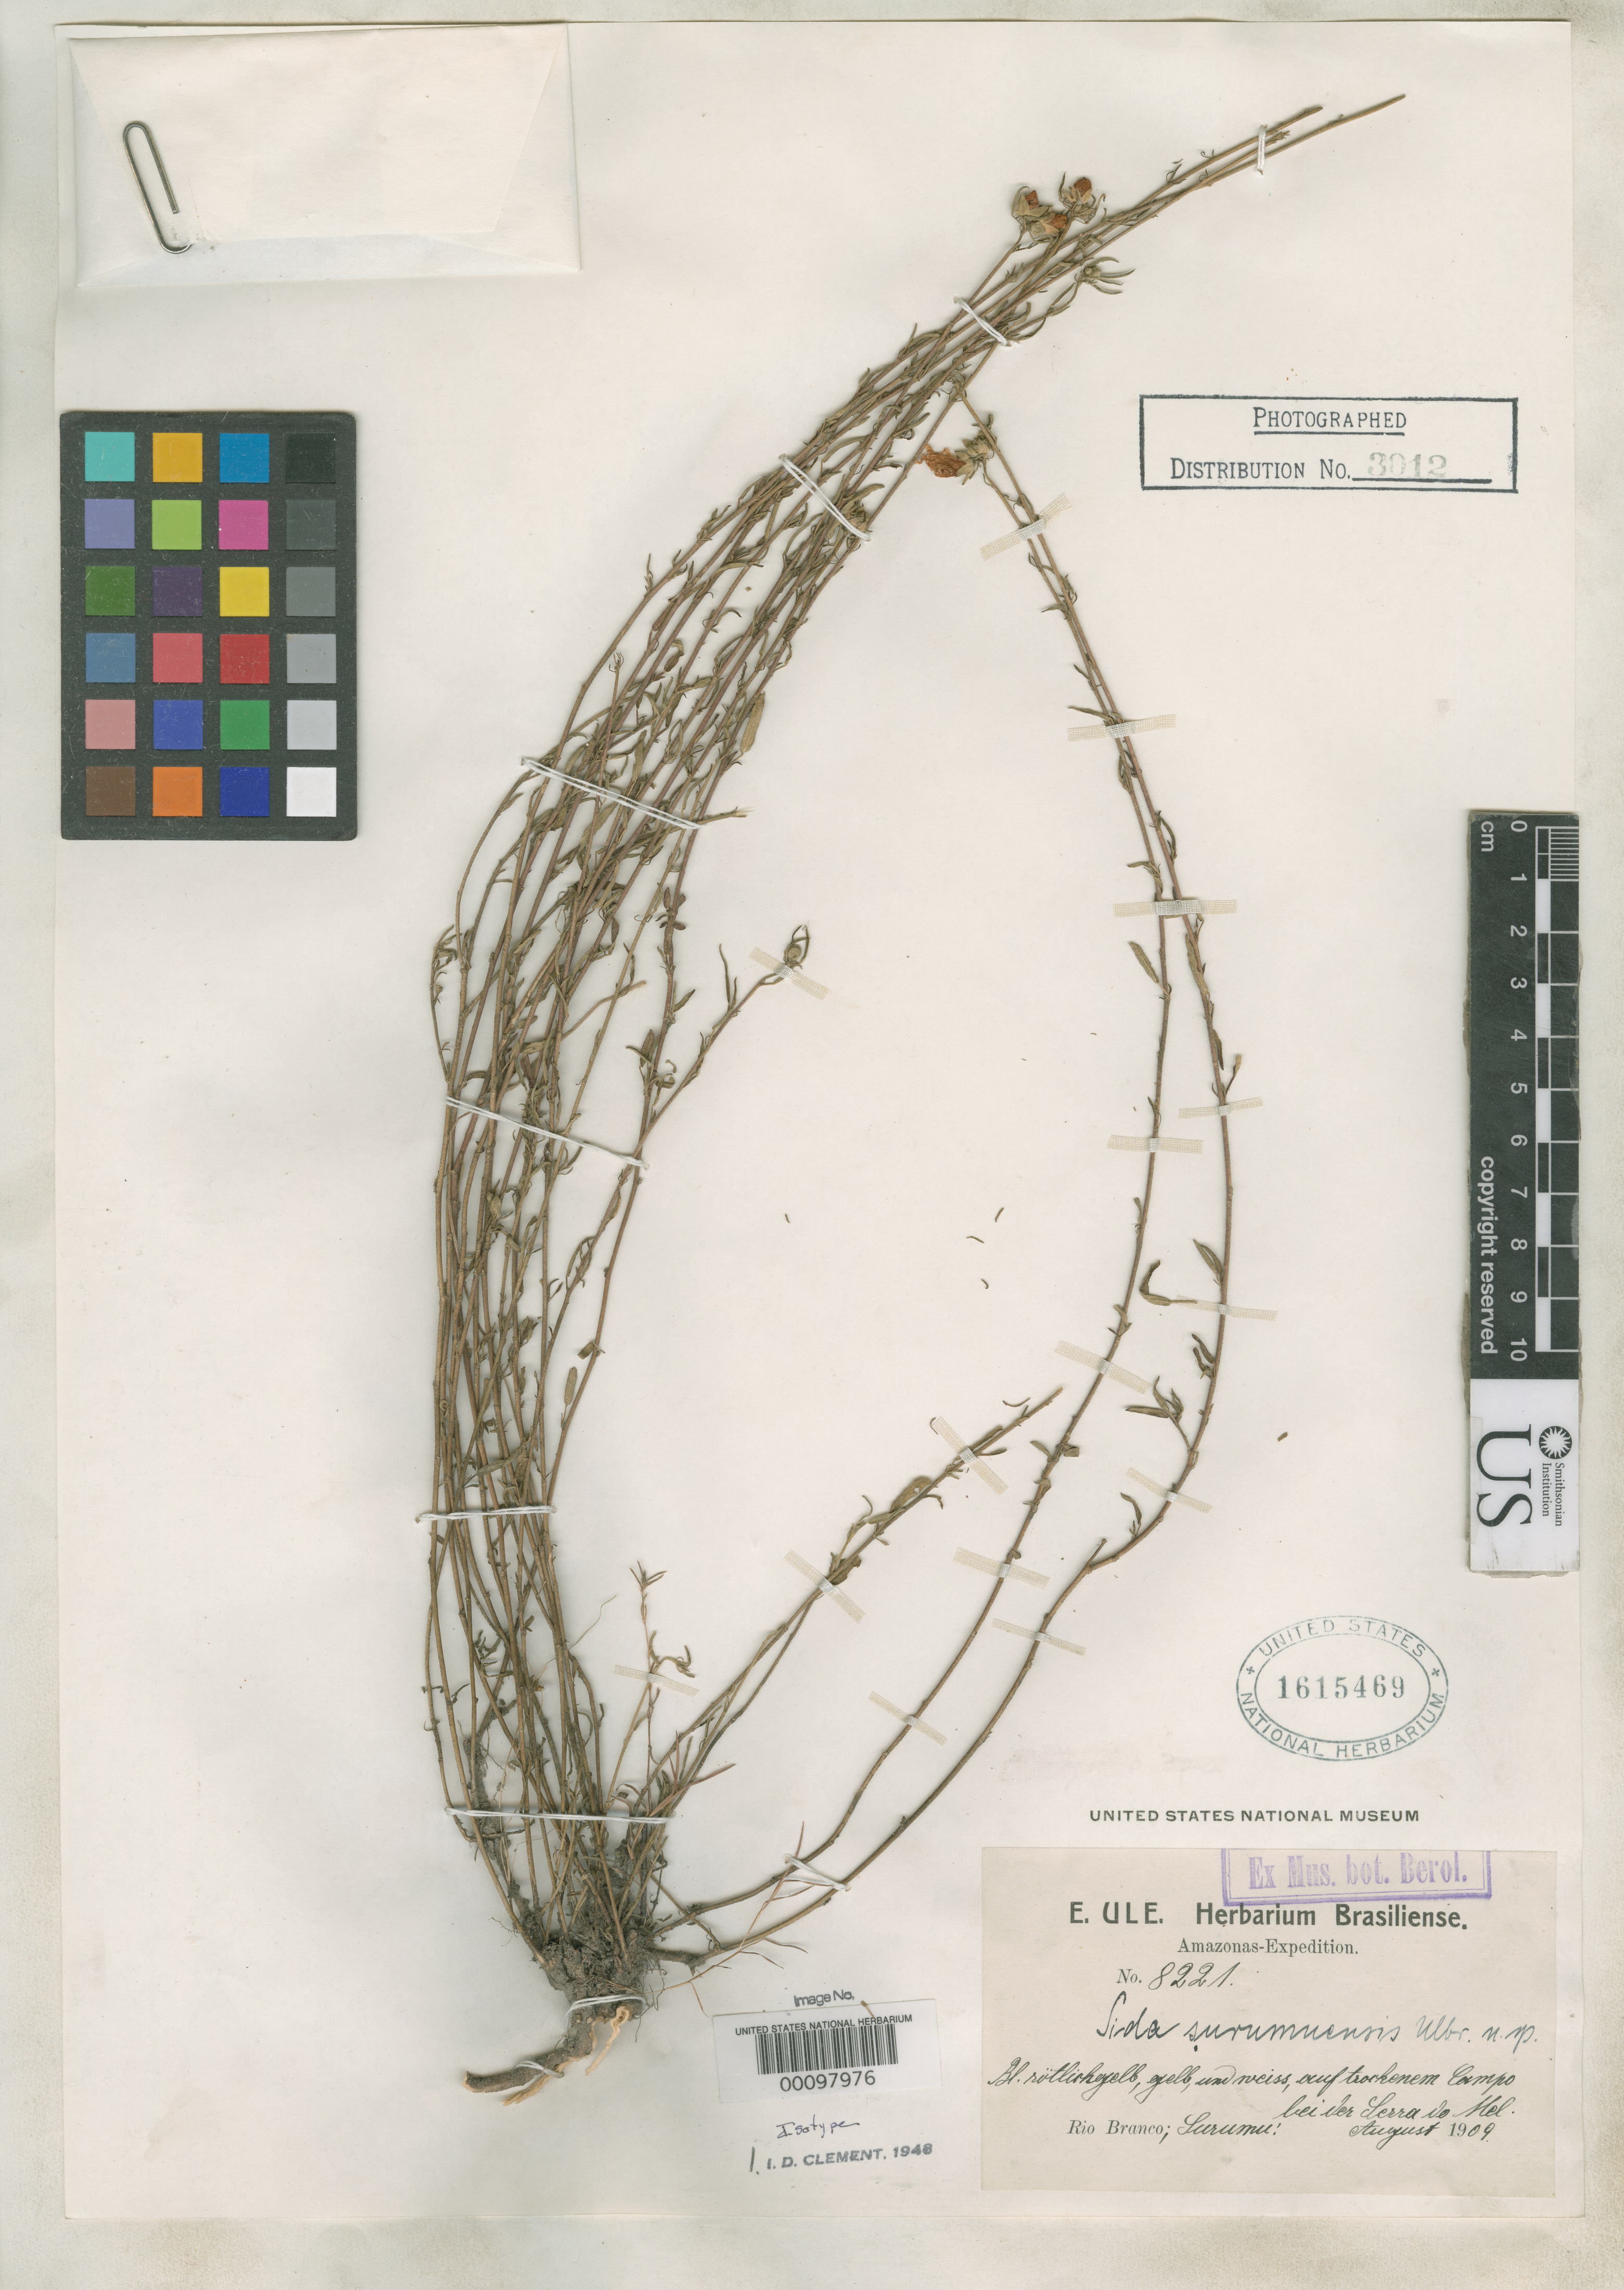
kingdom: Plantae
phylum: Tracheophyta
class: Magnoliopsida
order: Malvales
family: Malvaceae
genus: Sida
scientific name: Sida surumuensis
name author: Ulbr.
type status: Isotype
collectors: E. H. Ule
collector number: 8221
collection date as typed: Aug 1909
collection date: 1909-08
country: Brazil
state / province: Acre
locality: Rio Branco, Surumu.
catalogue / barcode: US 1615469